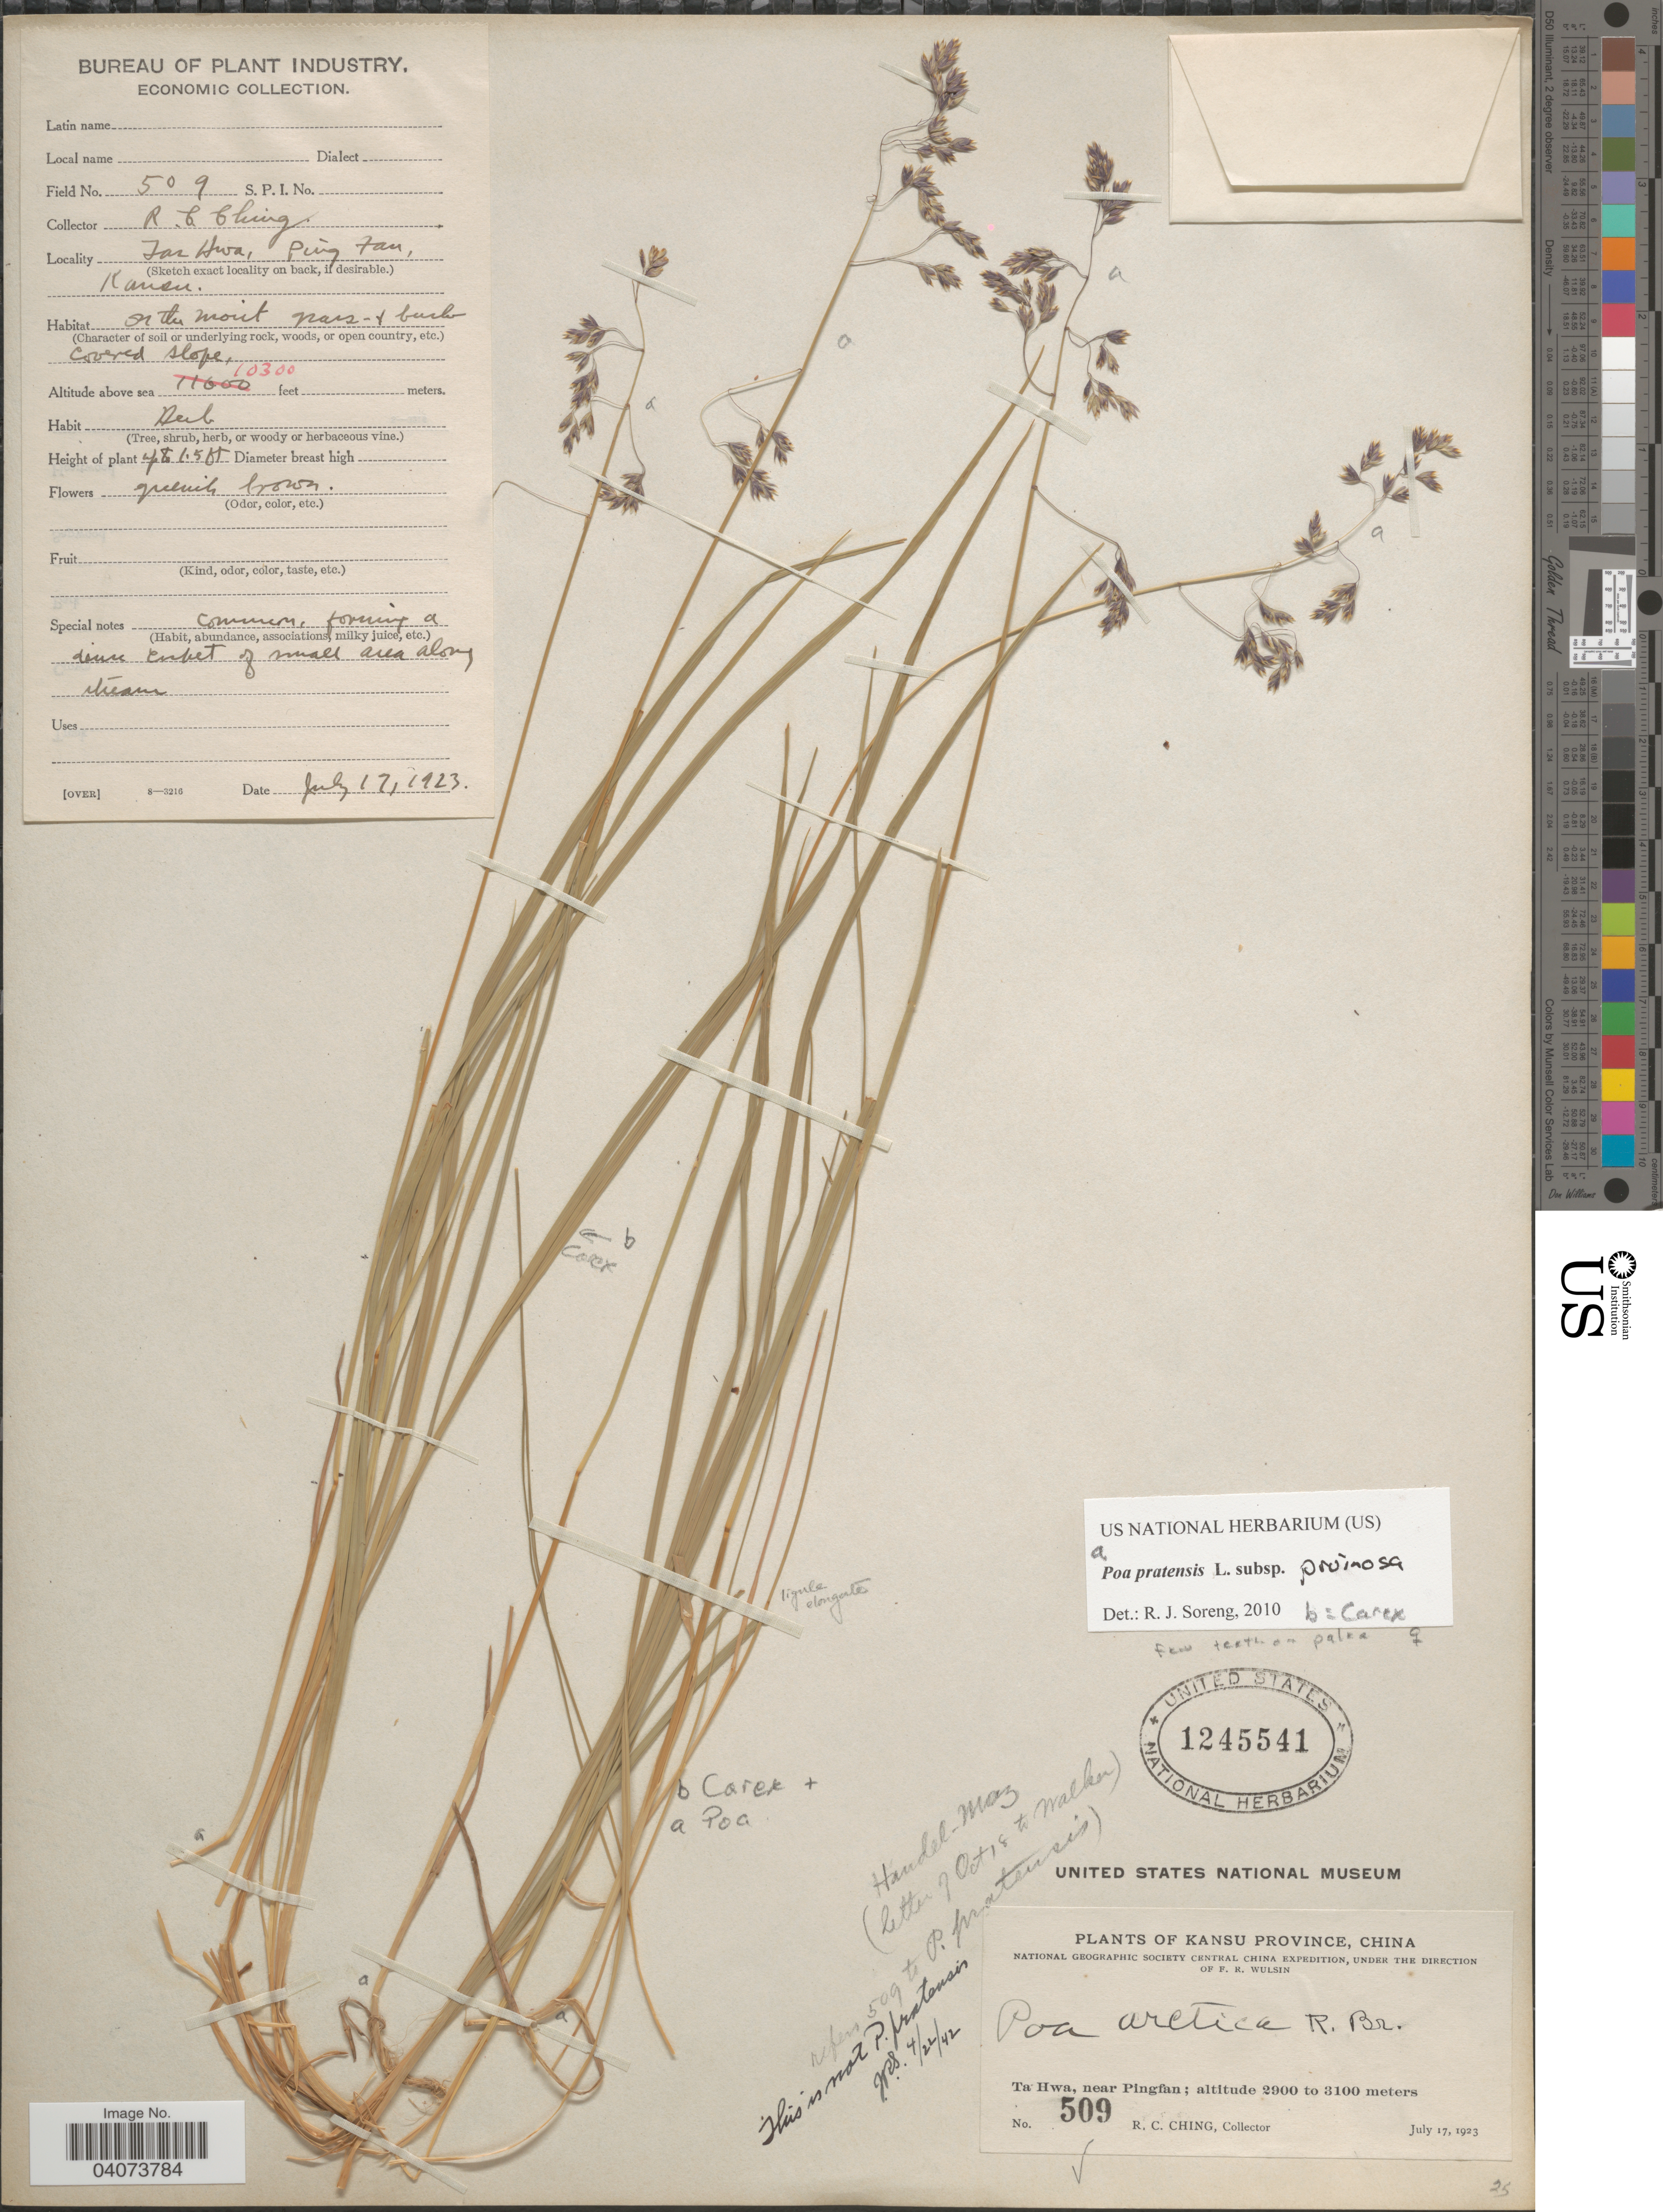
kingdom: Plantae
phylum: Tracheophyta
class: Liliopsida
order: Poales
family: Poaceae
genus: Poa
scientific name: Poa pratensis subsp. pruinosa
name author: (Korotky) Dickoré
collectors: R. C. Ching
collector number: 509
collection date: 1923-07-17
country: China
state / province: Gansu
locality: Kansu Province. National Geographic Society Central China Expedition. Ta Hwa, near Pingfan.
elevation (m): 3139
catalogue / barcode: US 1245541